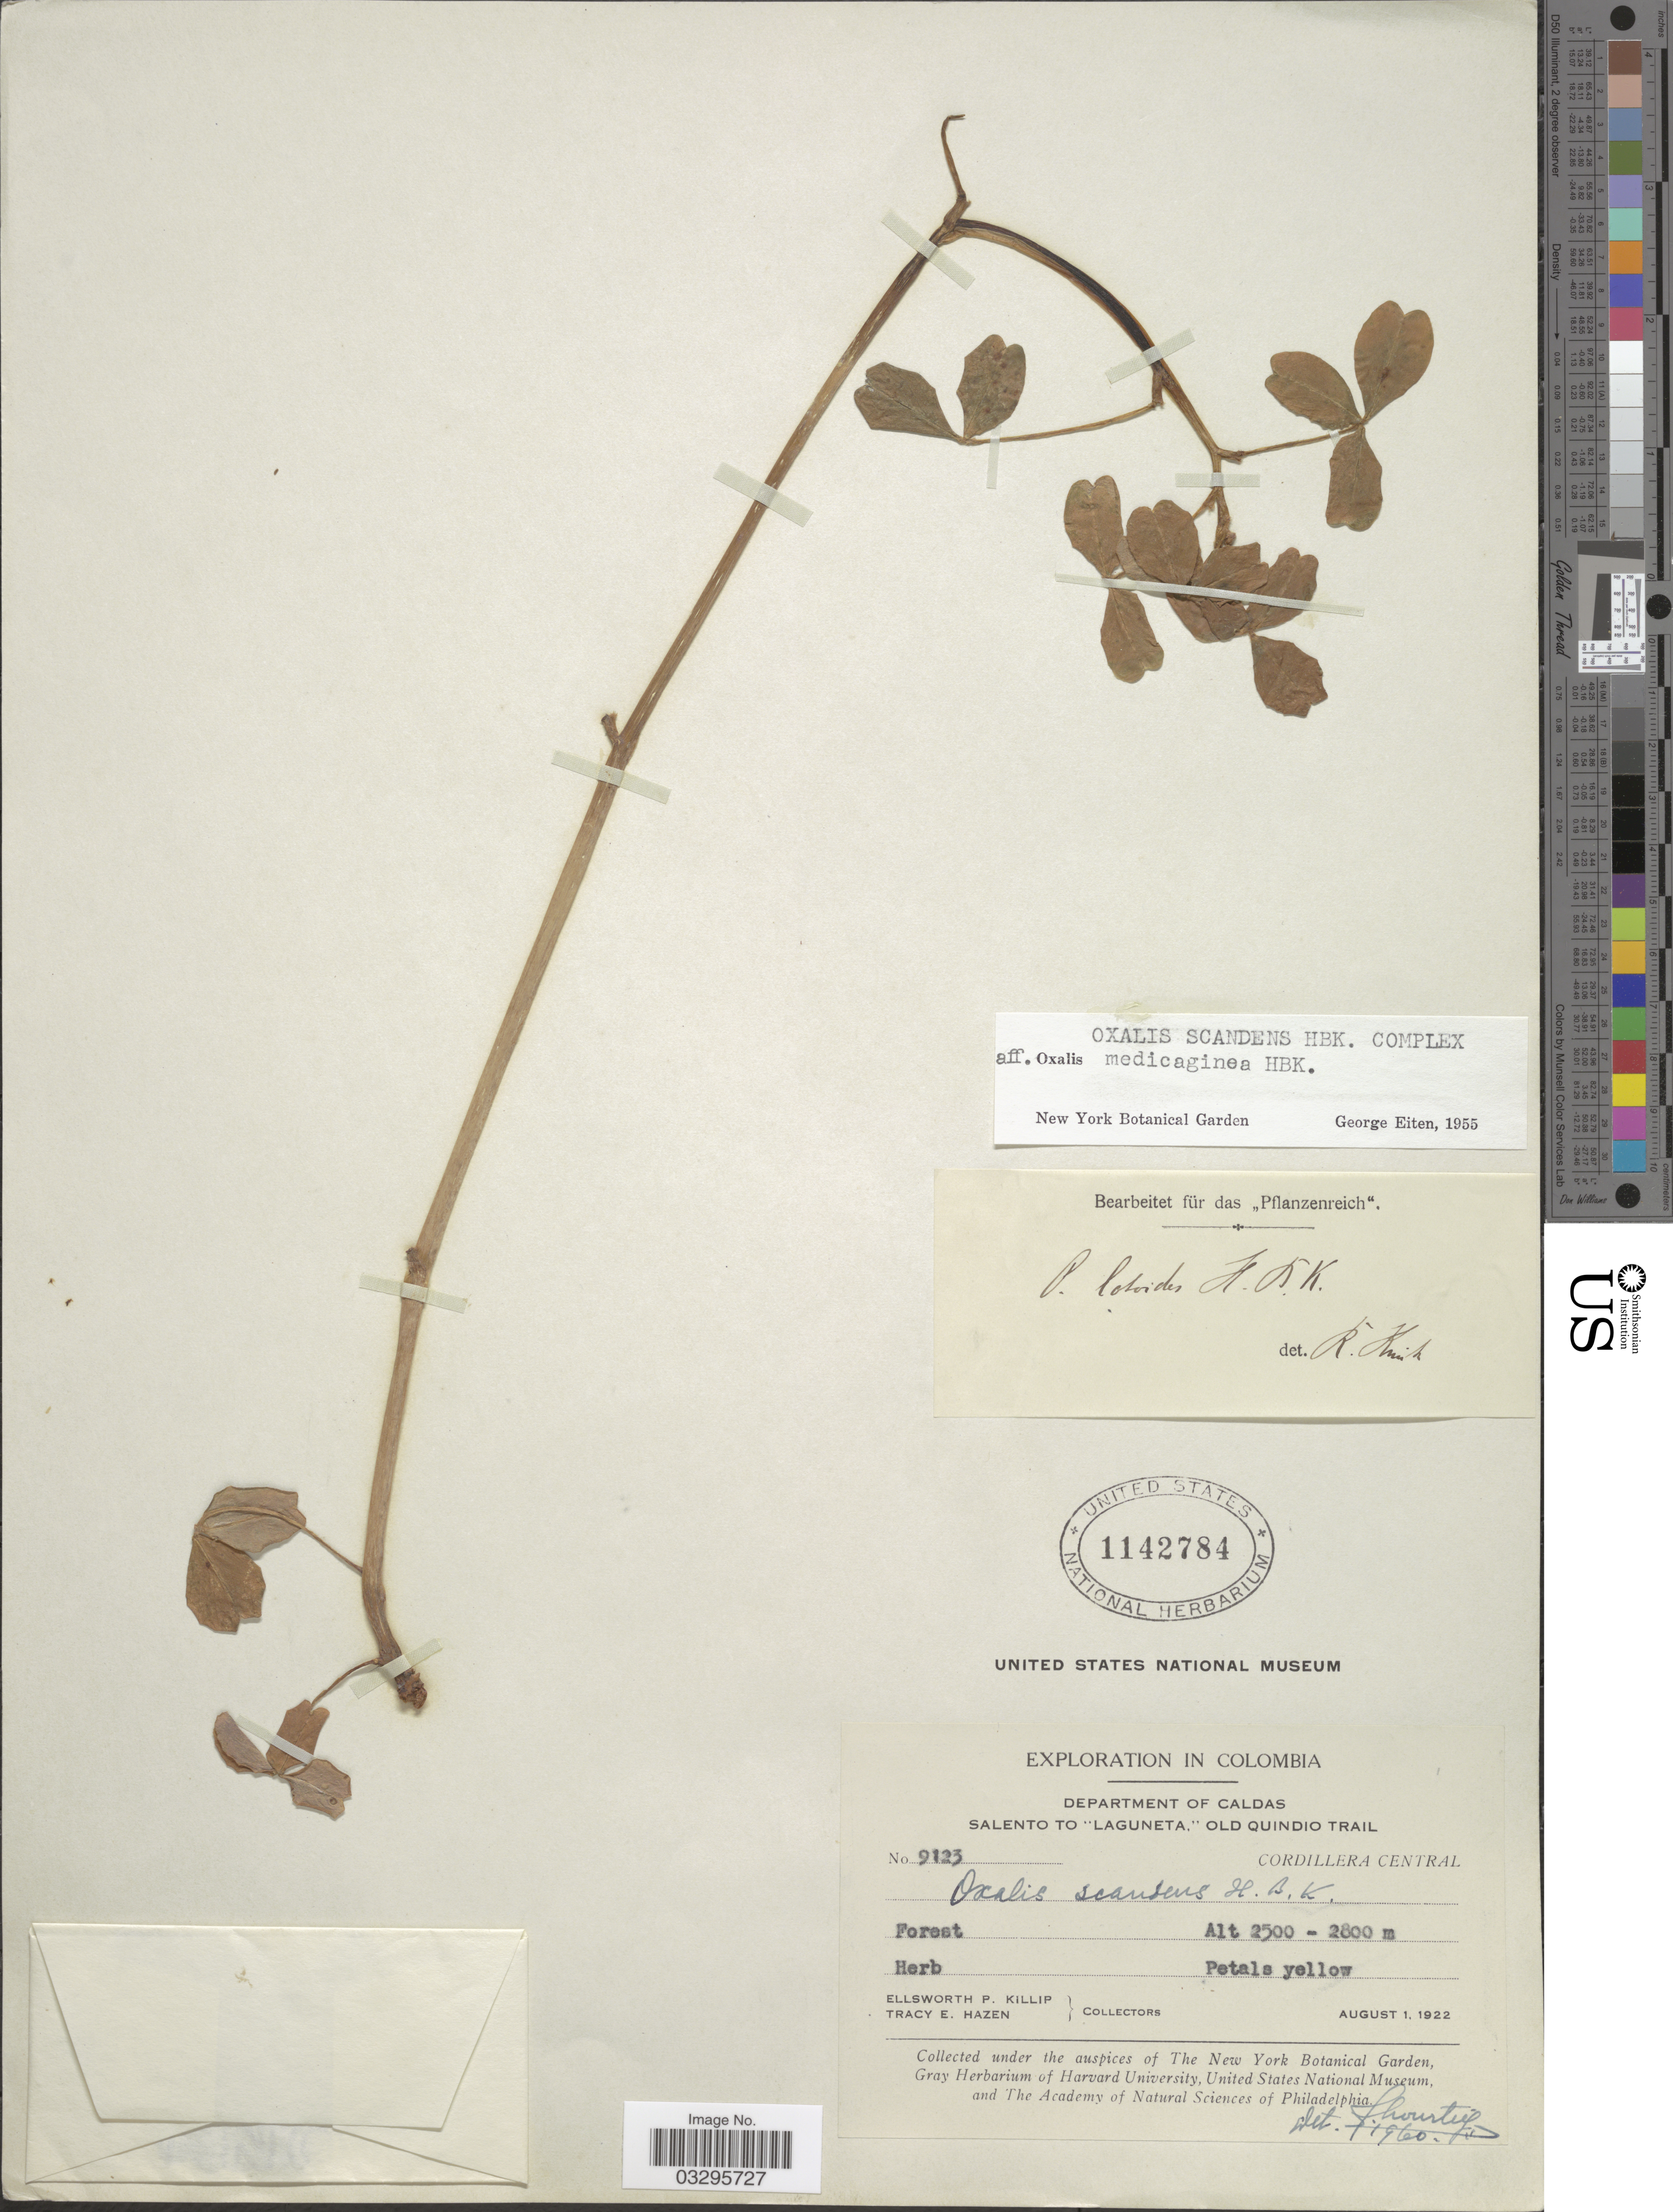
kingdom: Plantae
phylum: Tracheophyta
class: Magnoliopsida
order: Oxalidales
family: Oxalidaceae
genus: Oxalis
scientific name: Oxalis lotoides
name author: Kunth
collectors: E. P. Killip & T. E. Hazen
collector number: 9123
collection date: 1922-08-01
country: Colombia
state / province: Caldas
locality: Department of Caldas, Salento to "Laguneta," old Quindio Trail, Cordillera Central.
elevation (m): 2500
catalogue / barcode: US 1142784